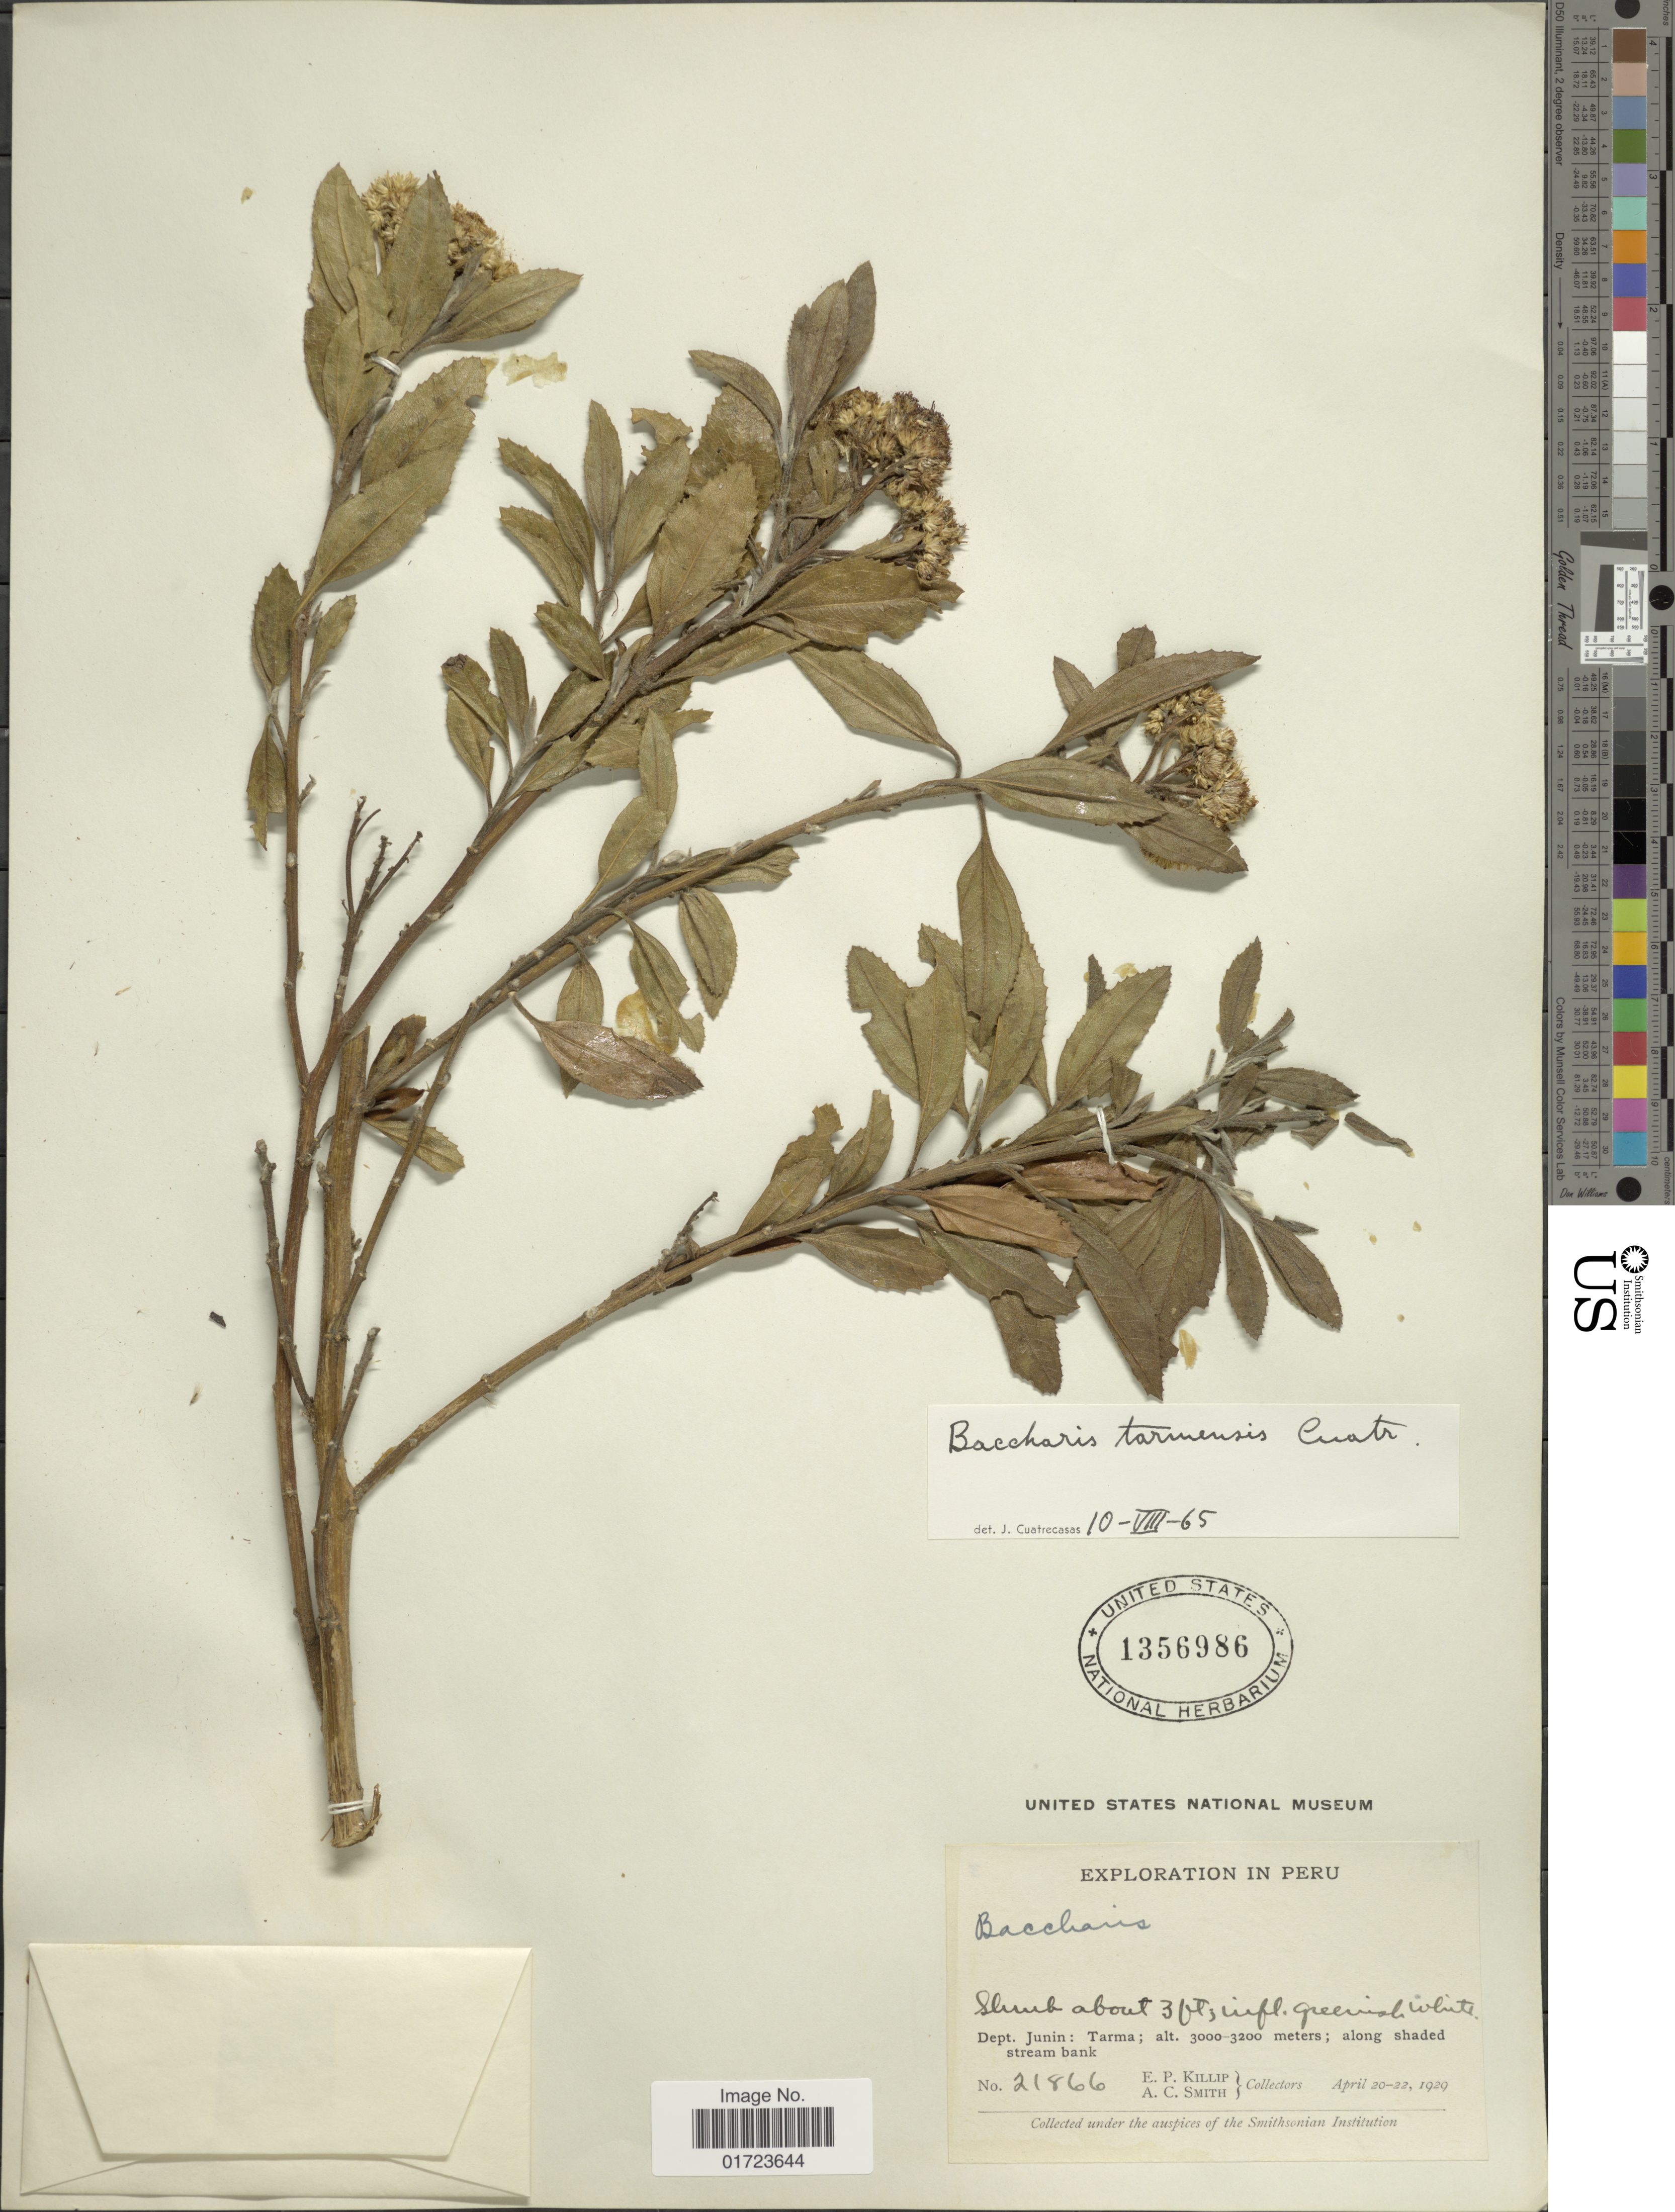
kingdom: Plantae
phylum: Tracheophyta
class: Magnoliopsida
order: Asterales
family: Asteraceae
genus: Baccharis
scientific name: Baccharis tarmensis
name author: Cuatrec.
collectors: E. P. Killip & A. C. Smith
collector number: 21866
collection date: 1929-04-20/1929-04-22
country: Peru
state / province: Junín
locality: Dept. Junin: Tarma.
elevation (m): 3000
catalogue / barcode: US 1356986